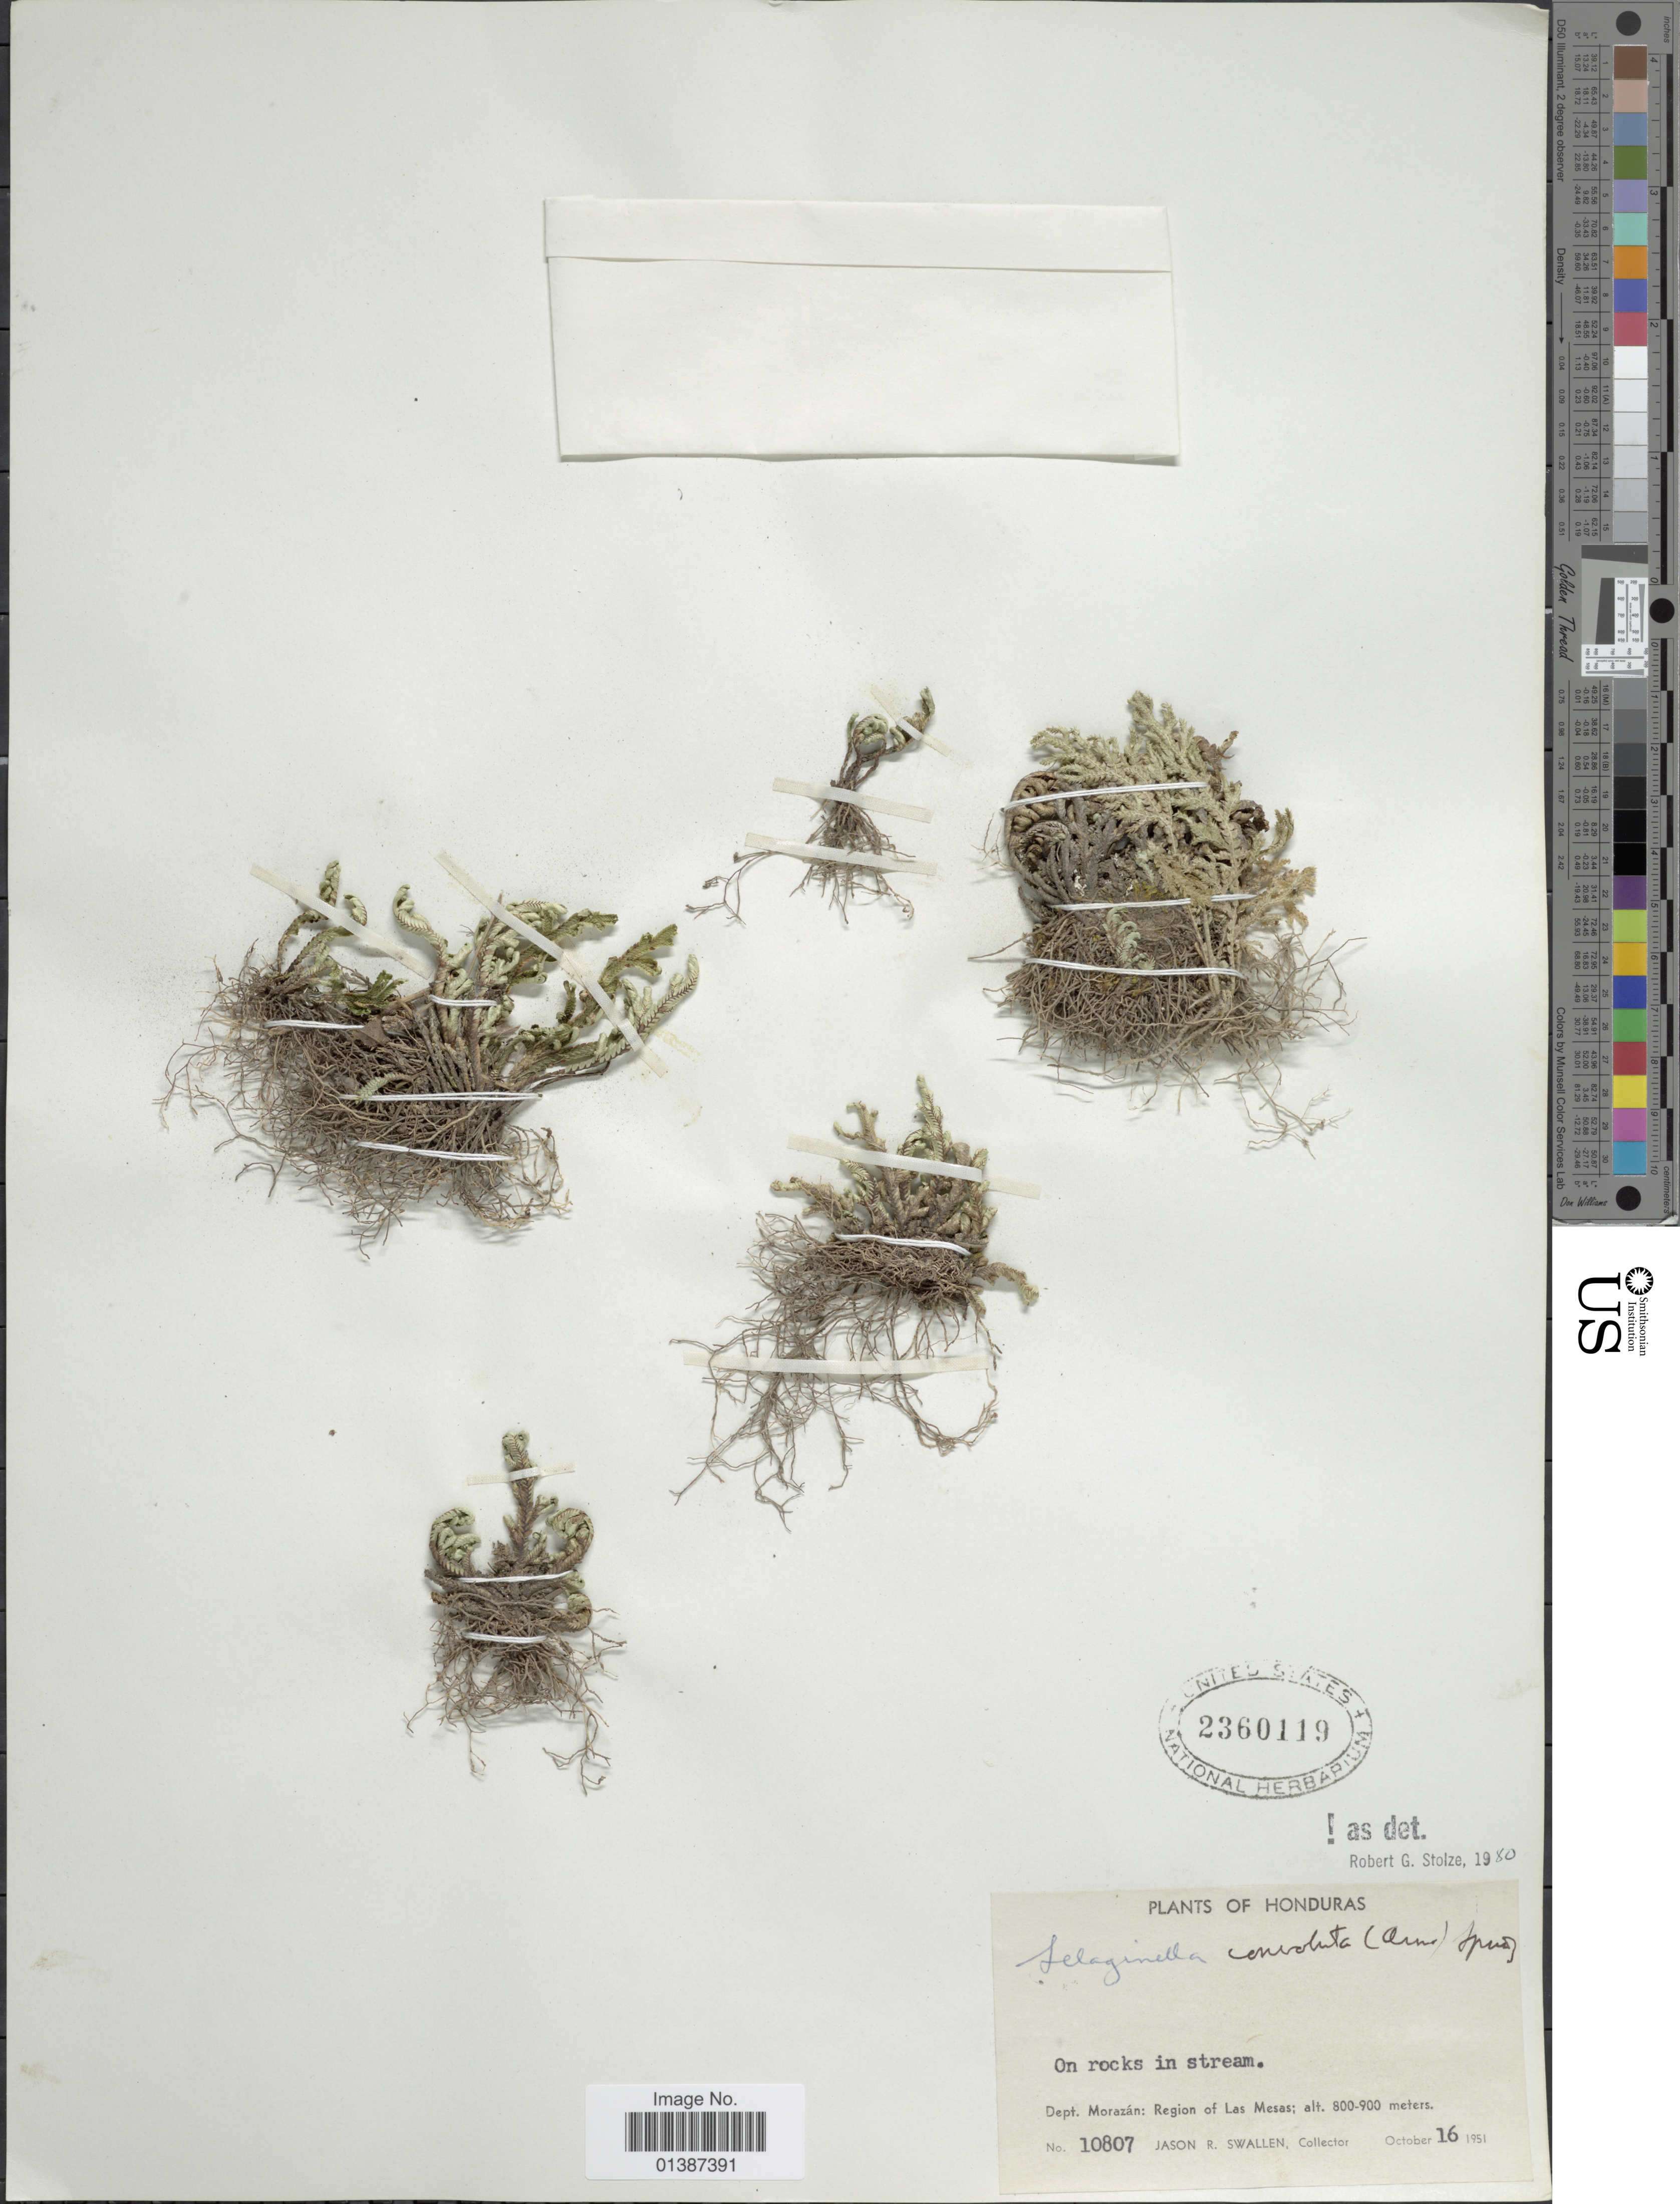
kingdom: Plantae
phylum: Tracheophyta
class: Lycopodiopsida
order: Selaginellales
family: Selaginellaceae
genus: Selaginella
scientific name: Selaginella convoluta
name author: (Arn.) Spring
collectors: J. R. Swallen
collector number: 10807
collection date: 1951-10-16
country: Honduras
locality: Dept Morazán: region of Las Mesas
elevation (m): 800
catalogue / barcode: US 2360119